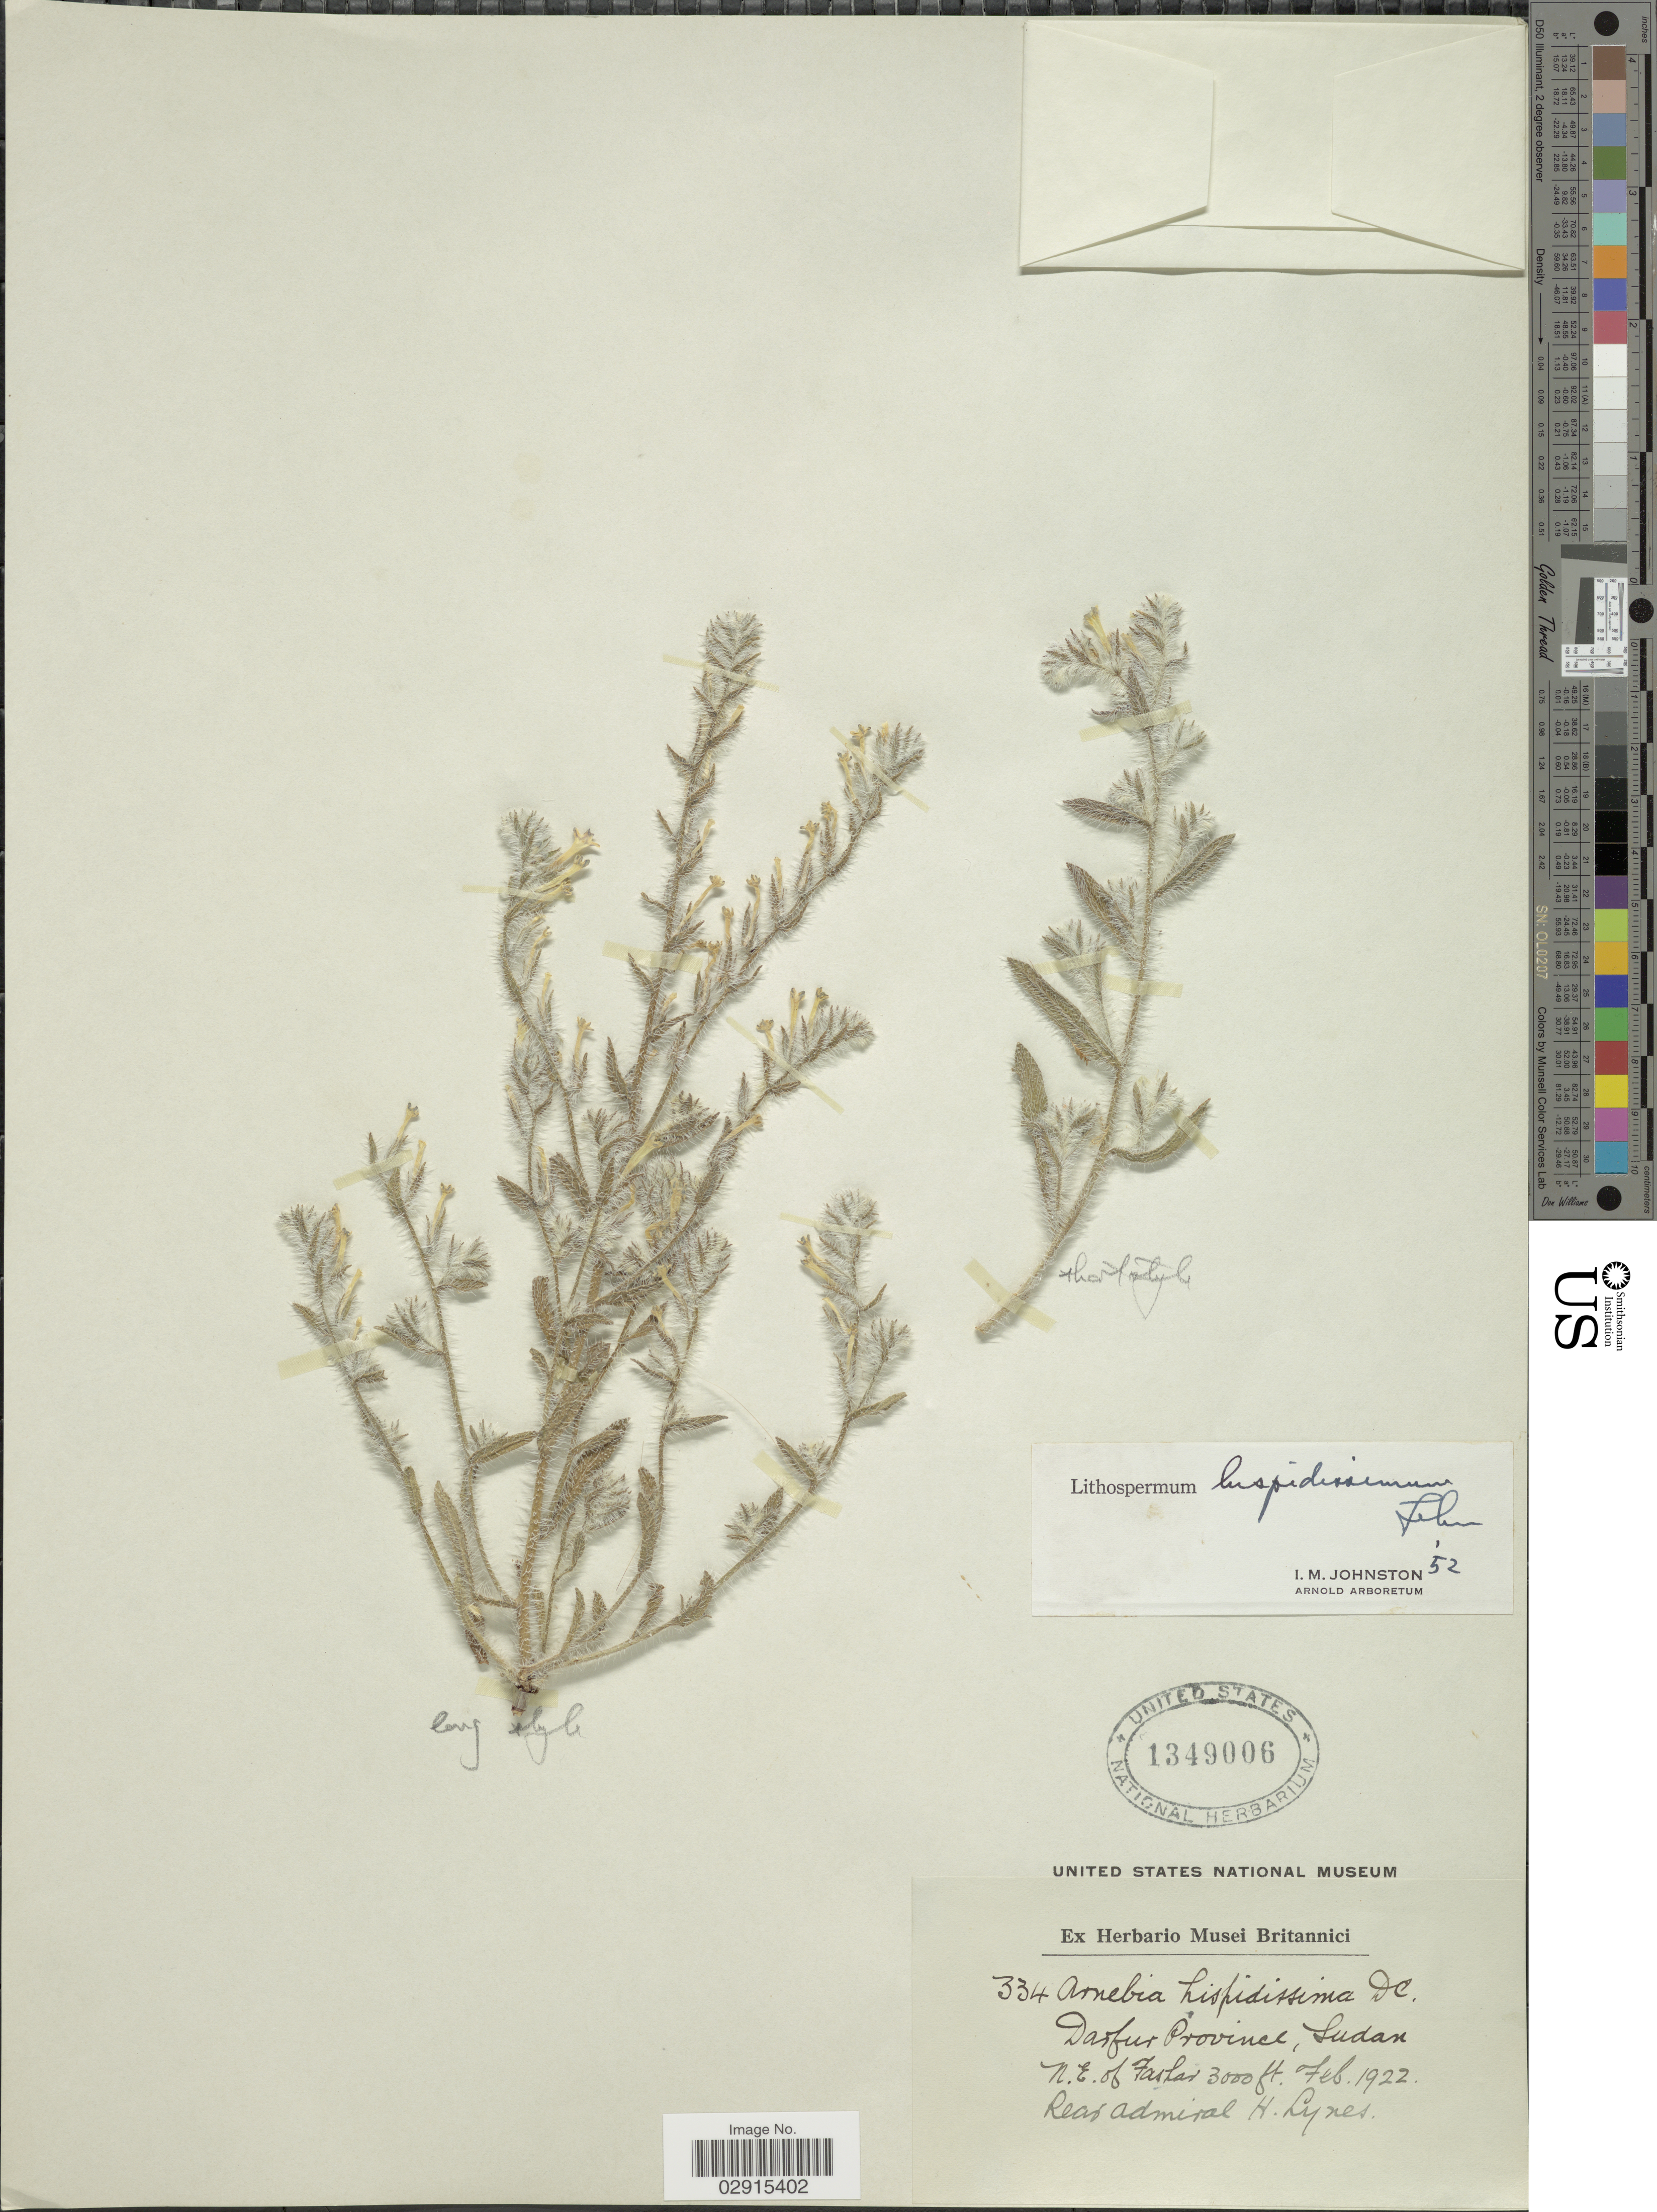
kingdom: Plantae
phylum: Tracheophyta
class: Magnoliopsida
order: Boraginales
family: Boraginaceae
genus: Lithospermum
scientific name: Lithospermum hispidissimum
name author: Sieber ex Lehm.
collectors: H. Lynes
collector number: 334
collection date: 1922-02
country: Sudan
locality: Darfur Province. N.E. of Fashar.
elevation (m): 914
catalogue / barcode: US 1349006